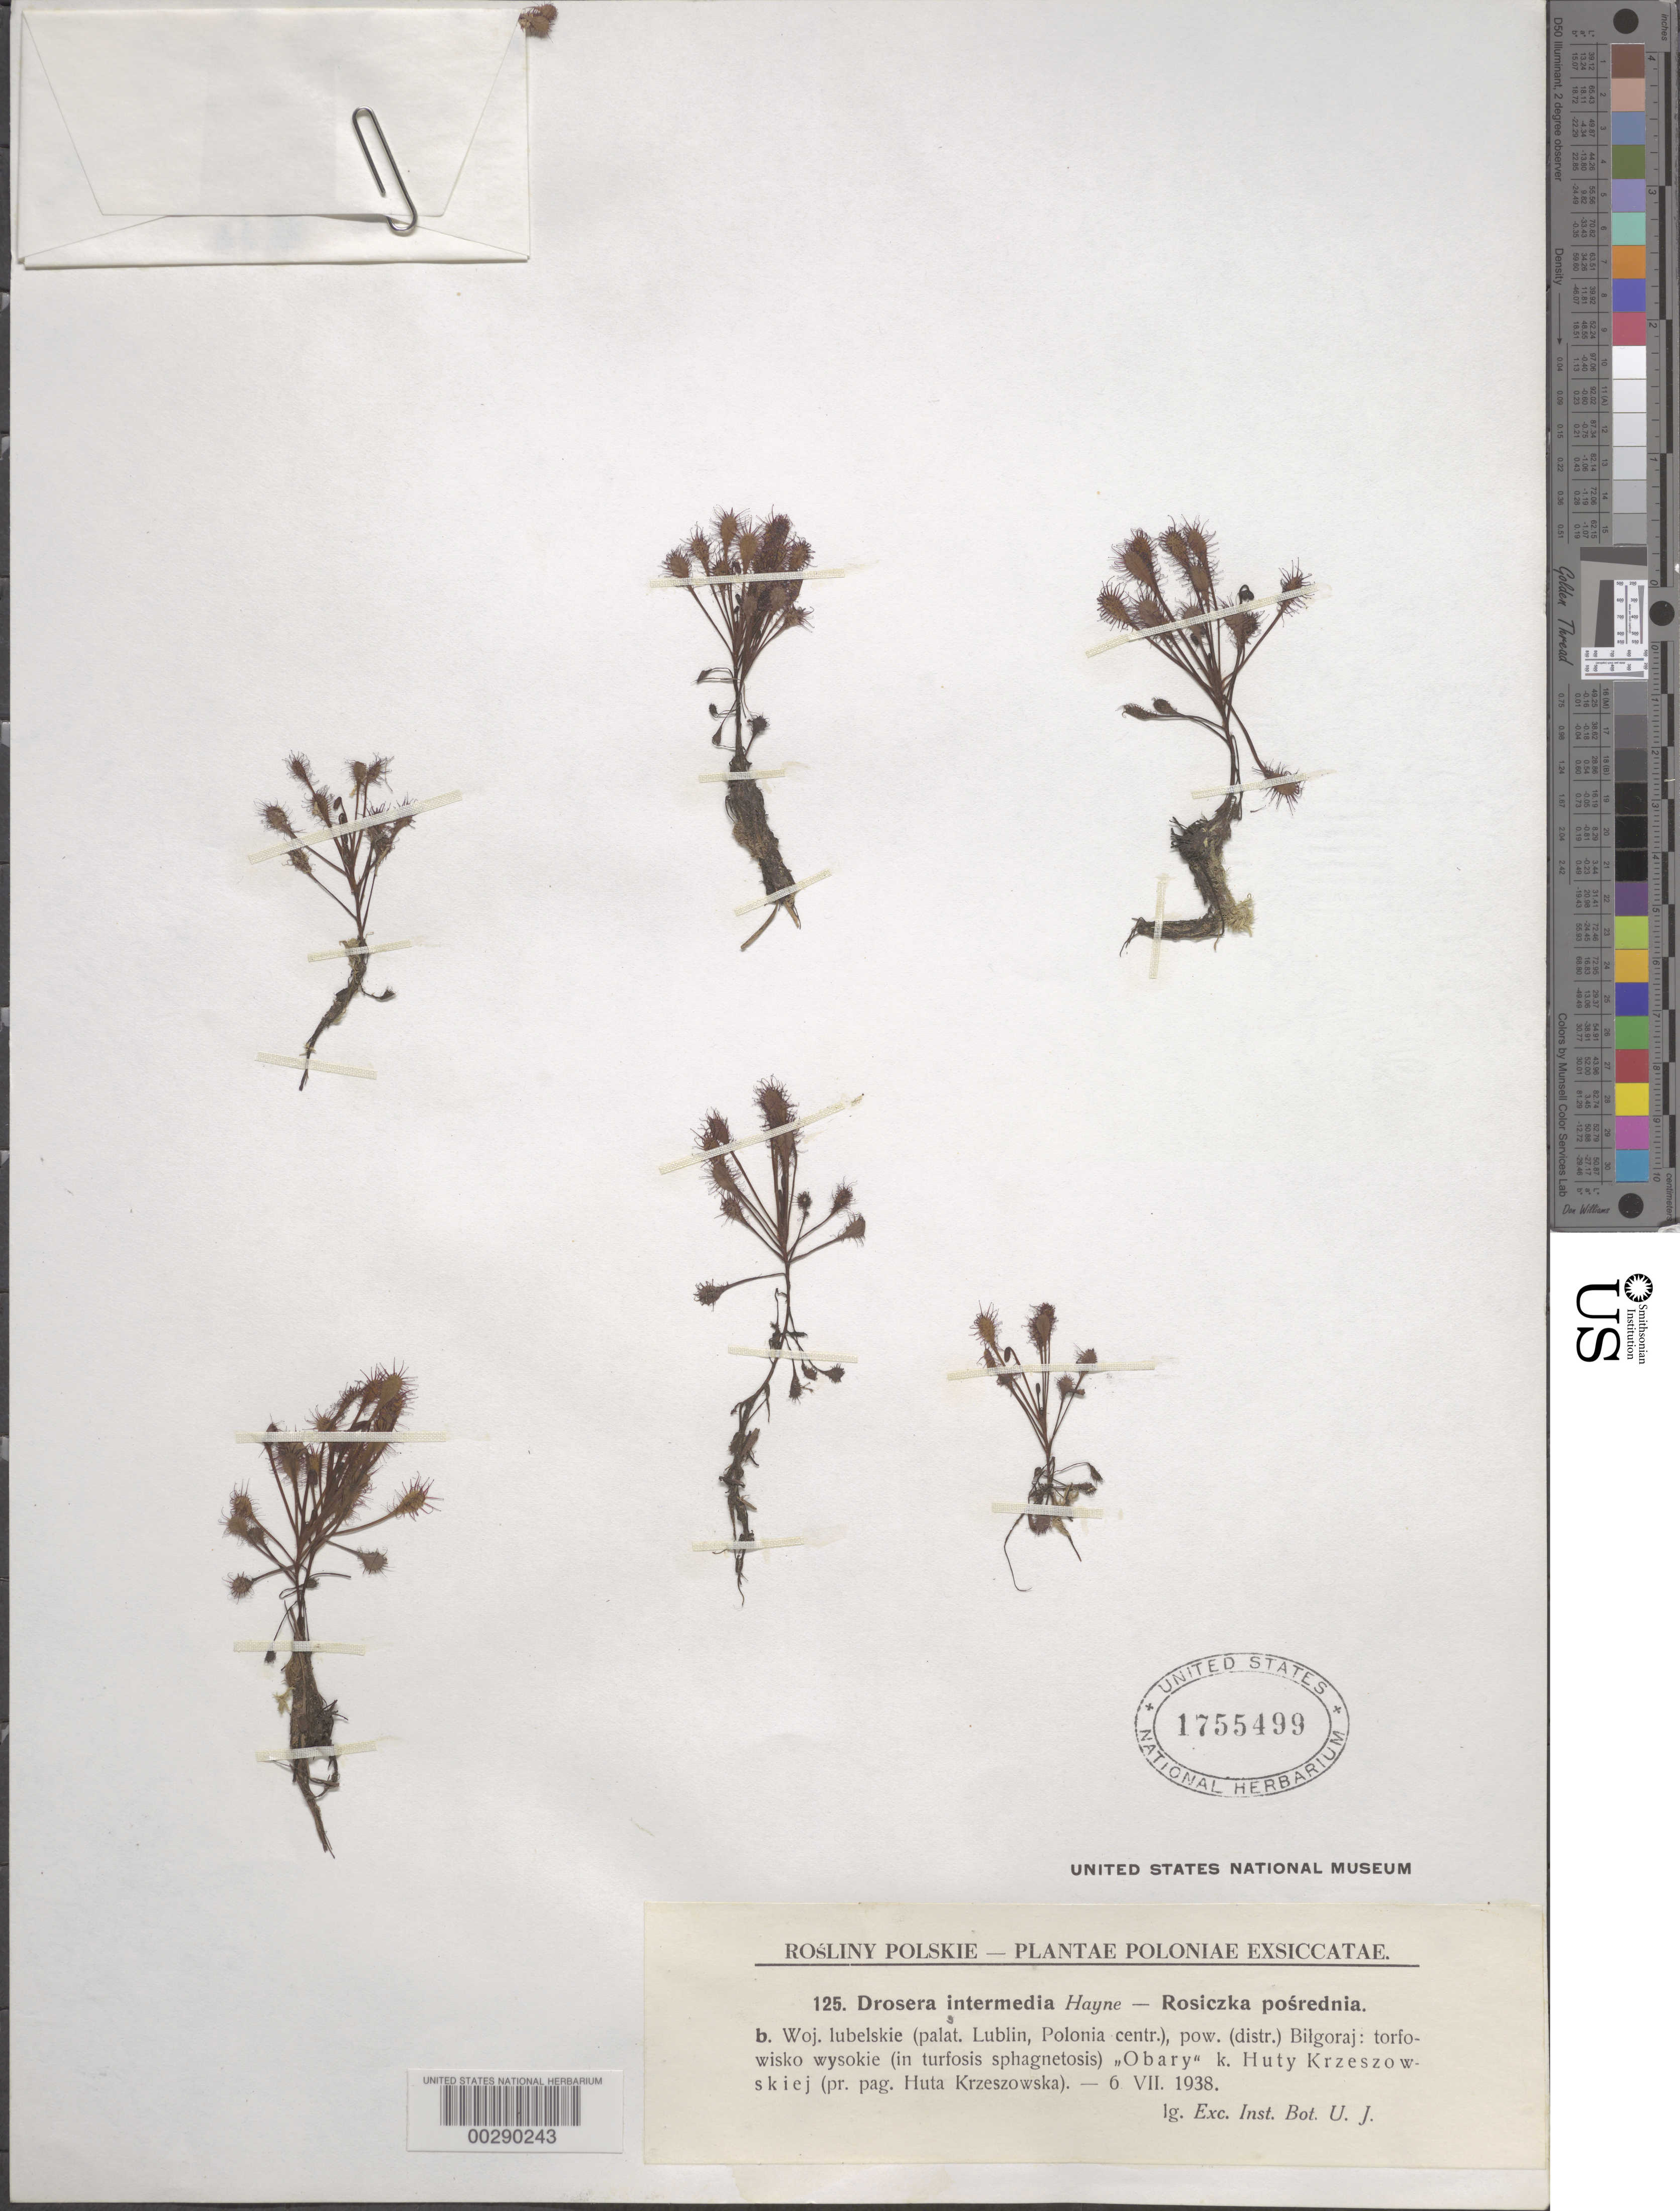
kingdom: Plantae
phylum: Tracheophyta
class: Magnoliopsida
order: Caryophyllales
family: Droseraceae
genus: Drosera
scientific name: Drosera intermedia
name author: Hayne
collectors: Exch. Inst. Bot. U.J.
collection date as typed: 06 Jul 1938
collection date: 1938-07-06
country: Poland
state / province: Lubelskie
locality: Bilgoraj dist.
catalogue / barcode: US 1755499